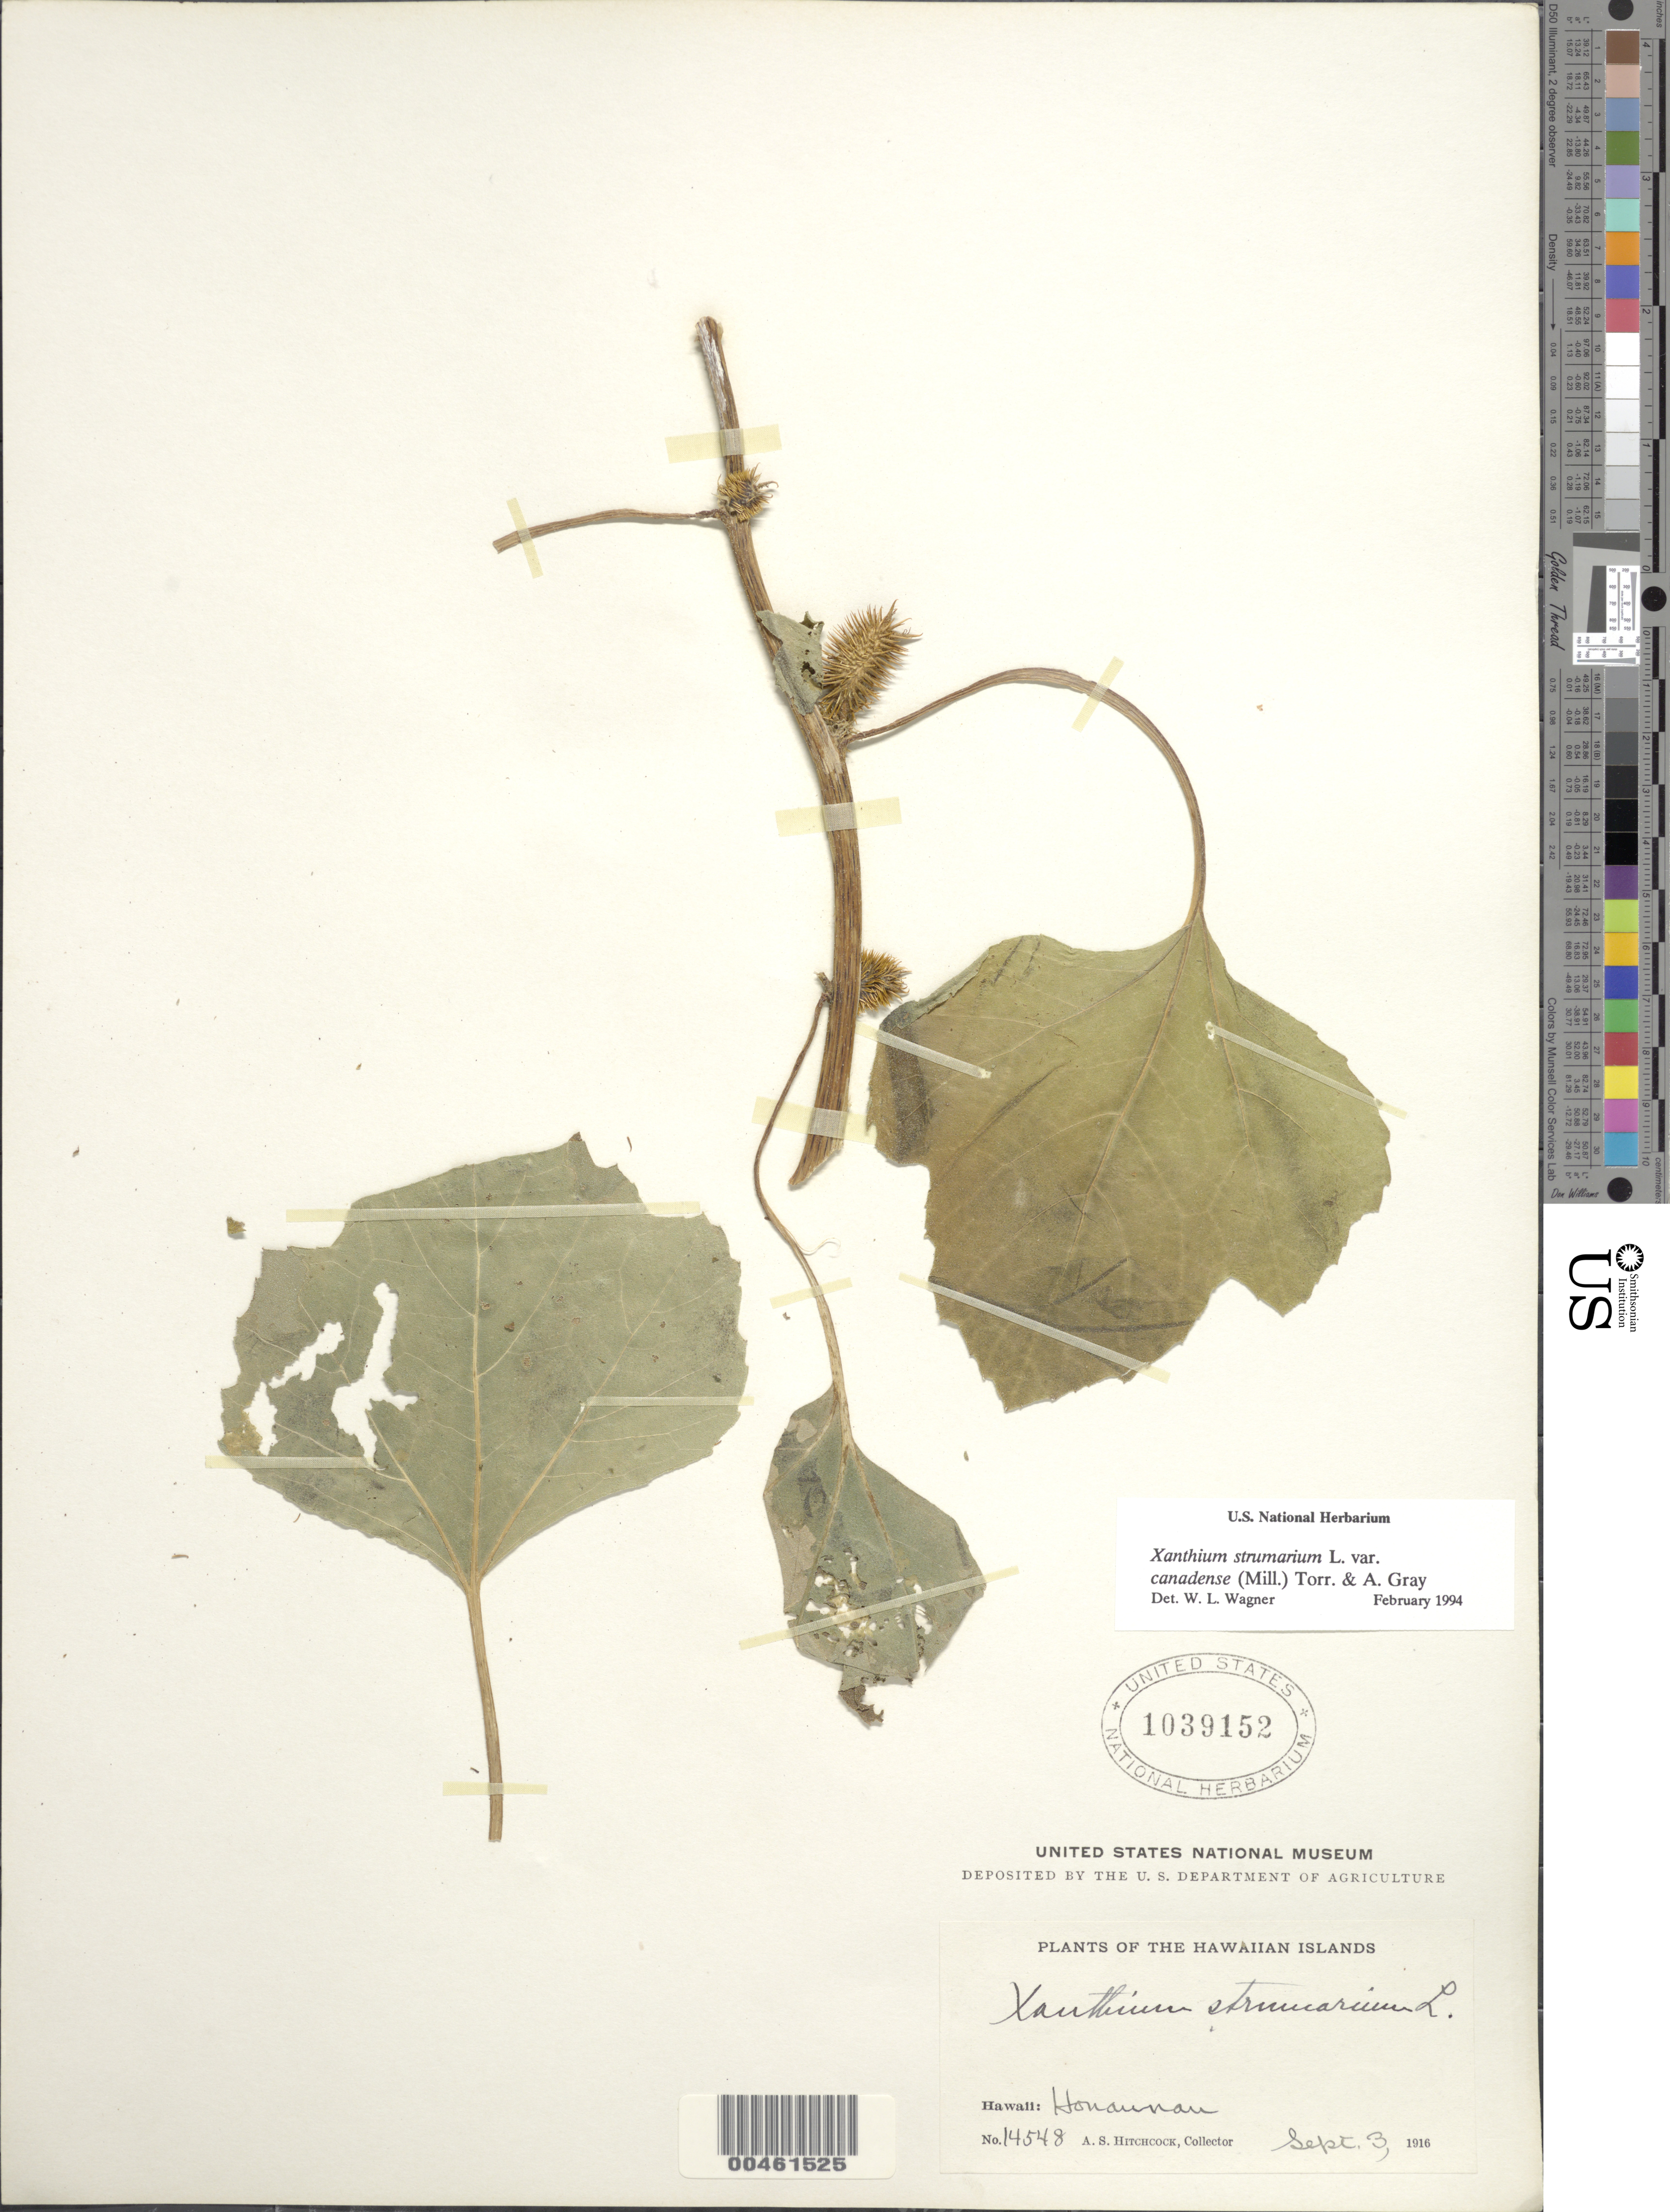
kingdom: Plantae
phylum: Tracheophyta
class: Magnoliopsida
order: Asterales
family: Asteraceae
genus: Xanthium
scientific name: Xanthium strumarium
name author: L.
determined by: Wagner, W. L., (BOT), Smithsonian Institution - National Museum of Natural History (UNITED STATES)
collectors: A. S. Hitchcock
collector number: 14548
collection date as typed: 3 Sep 1916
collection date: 1916-09-03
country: United States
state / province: Hawaii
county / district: Hawaii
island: Hawaii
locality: Honaunau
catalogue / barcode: US 1039152